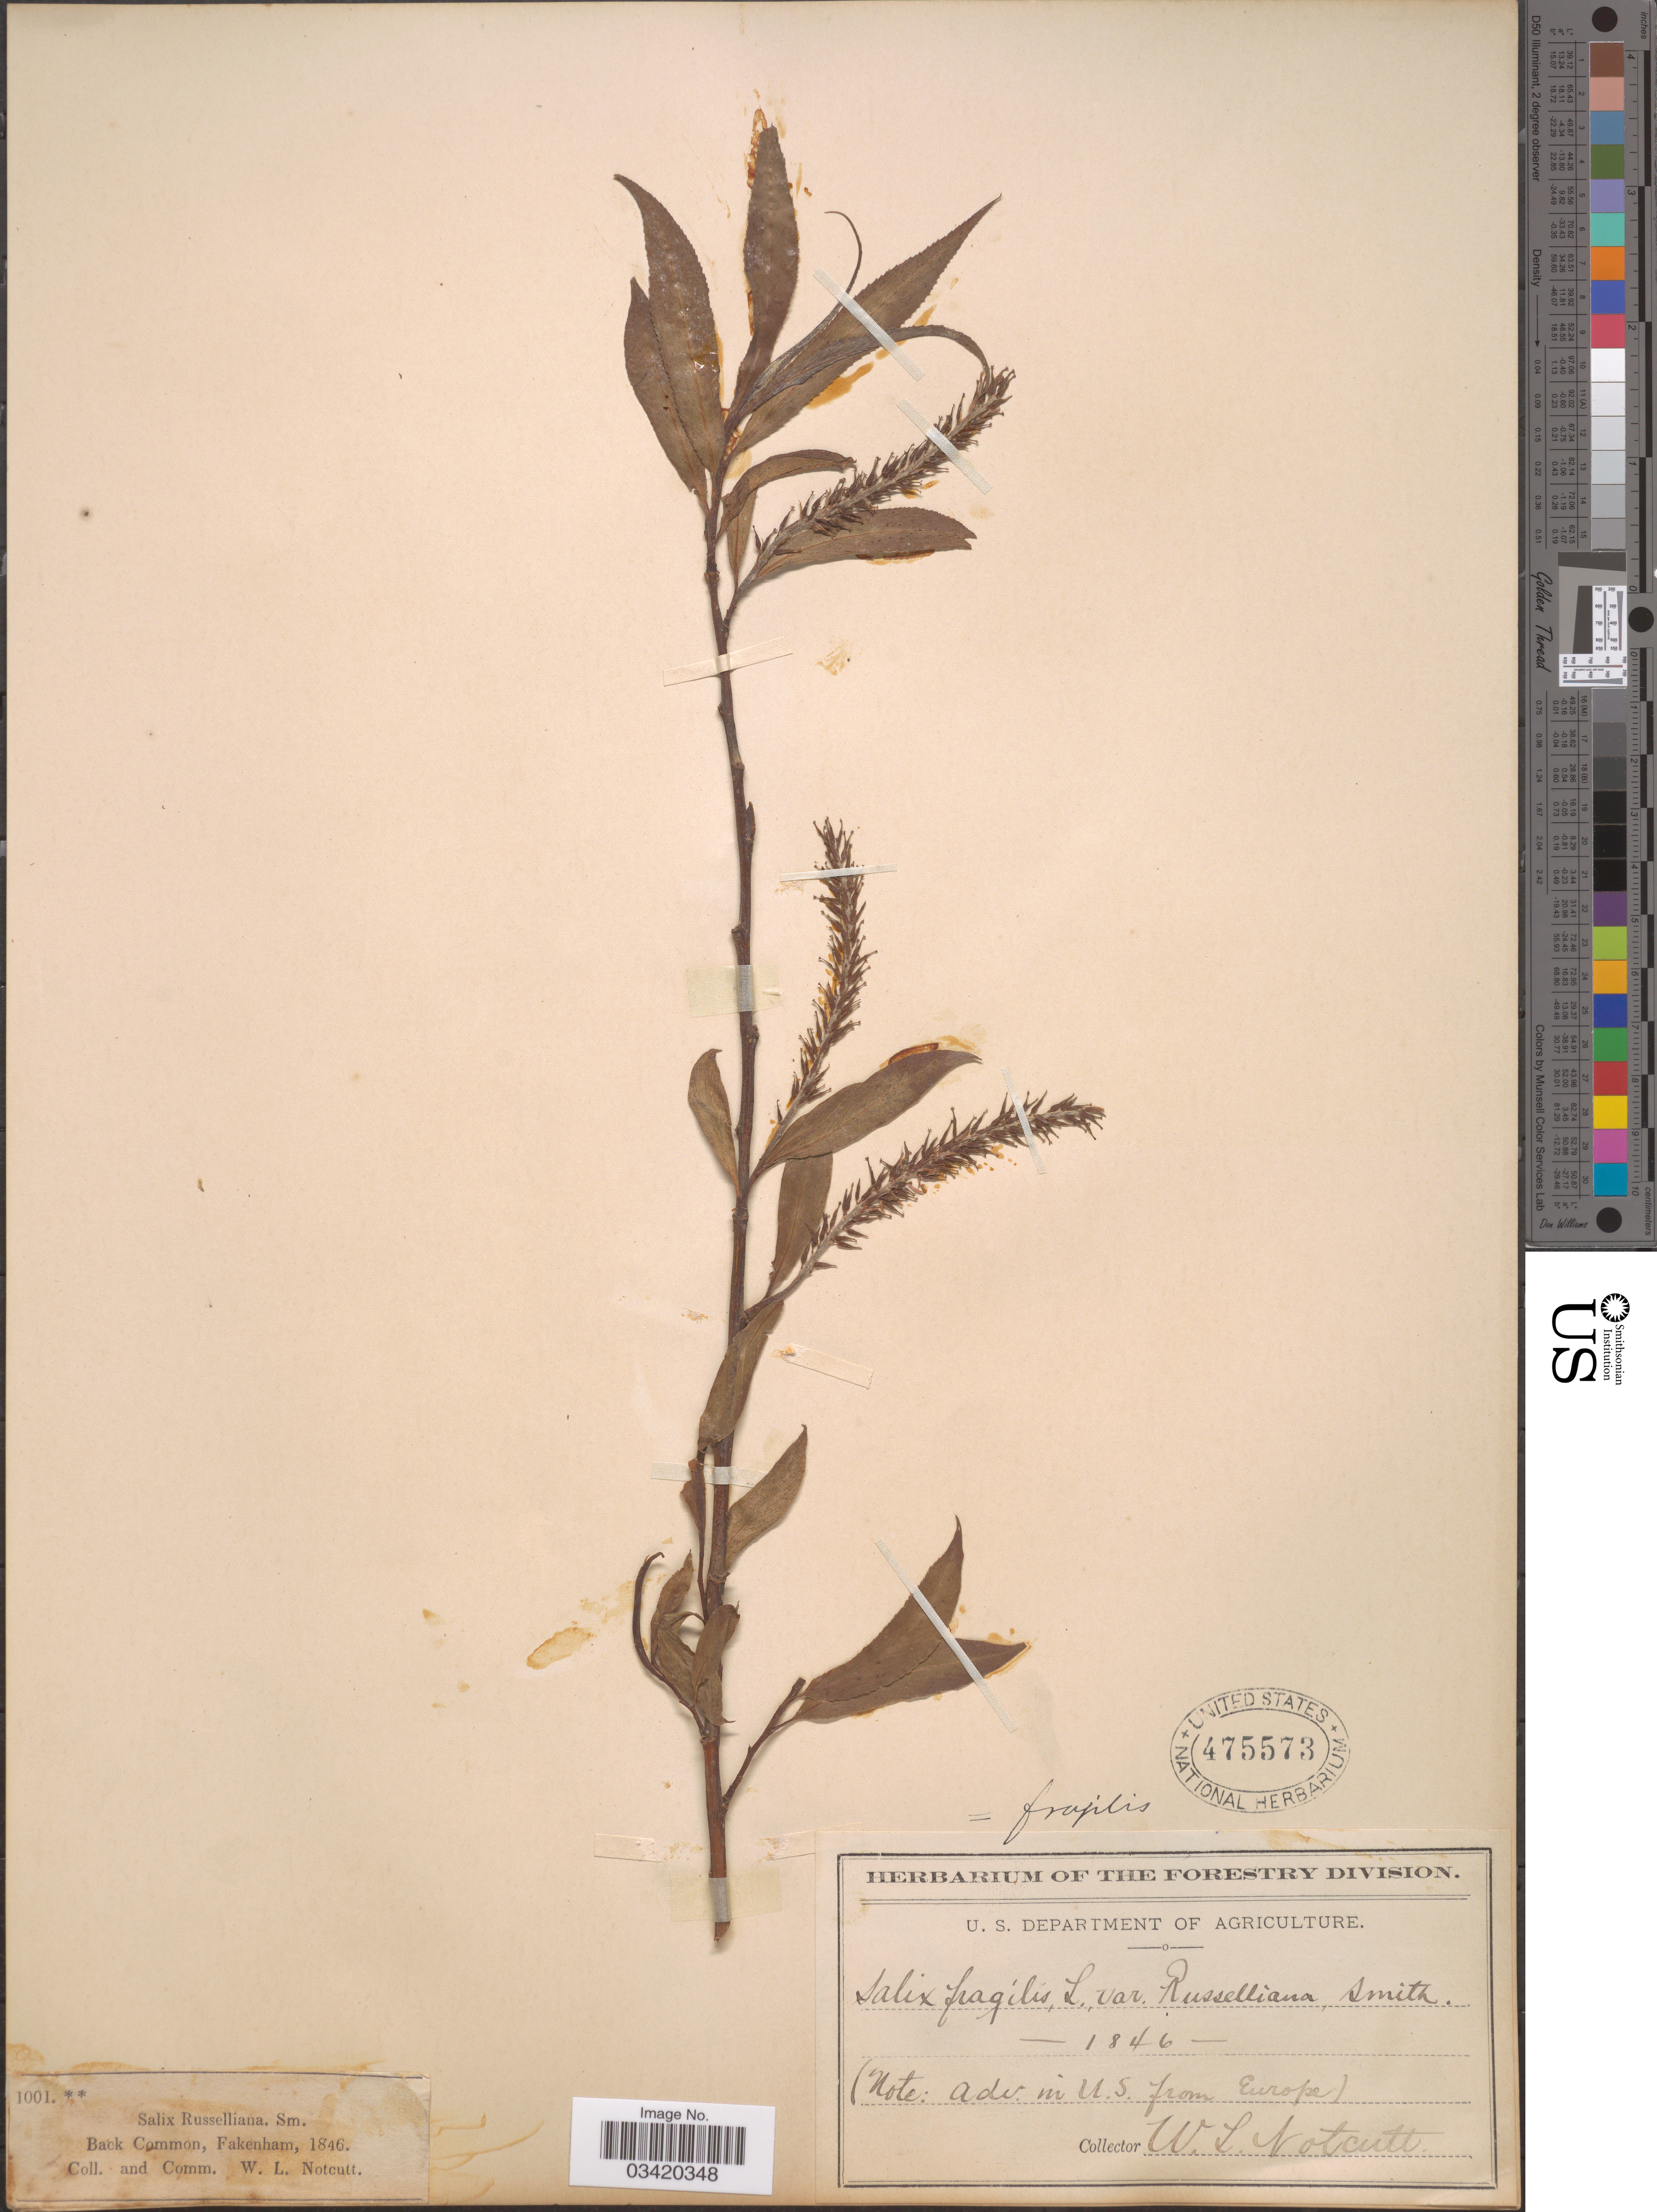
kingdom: Plantae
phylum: Tracheophyta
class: Magnoliopsida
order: Malpighiales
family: Salicaceae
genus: Salix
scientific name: Salix fragilis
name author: L.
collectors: W. Notcutt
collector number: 1001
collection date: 1846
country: United Kingdom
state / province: England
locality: Back. Fakenham.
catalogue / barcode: US 475573